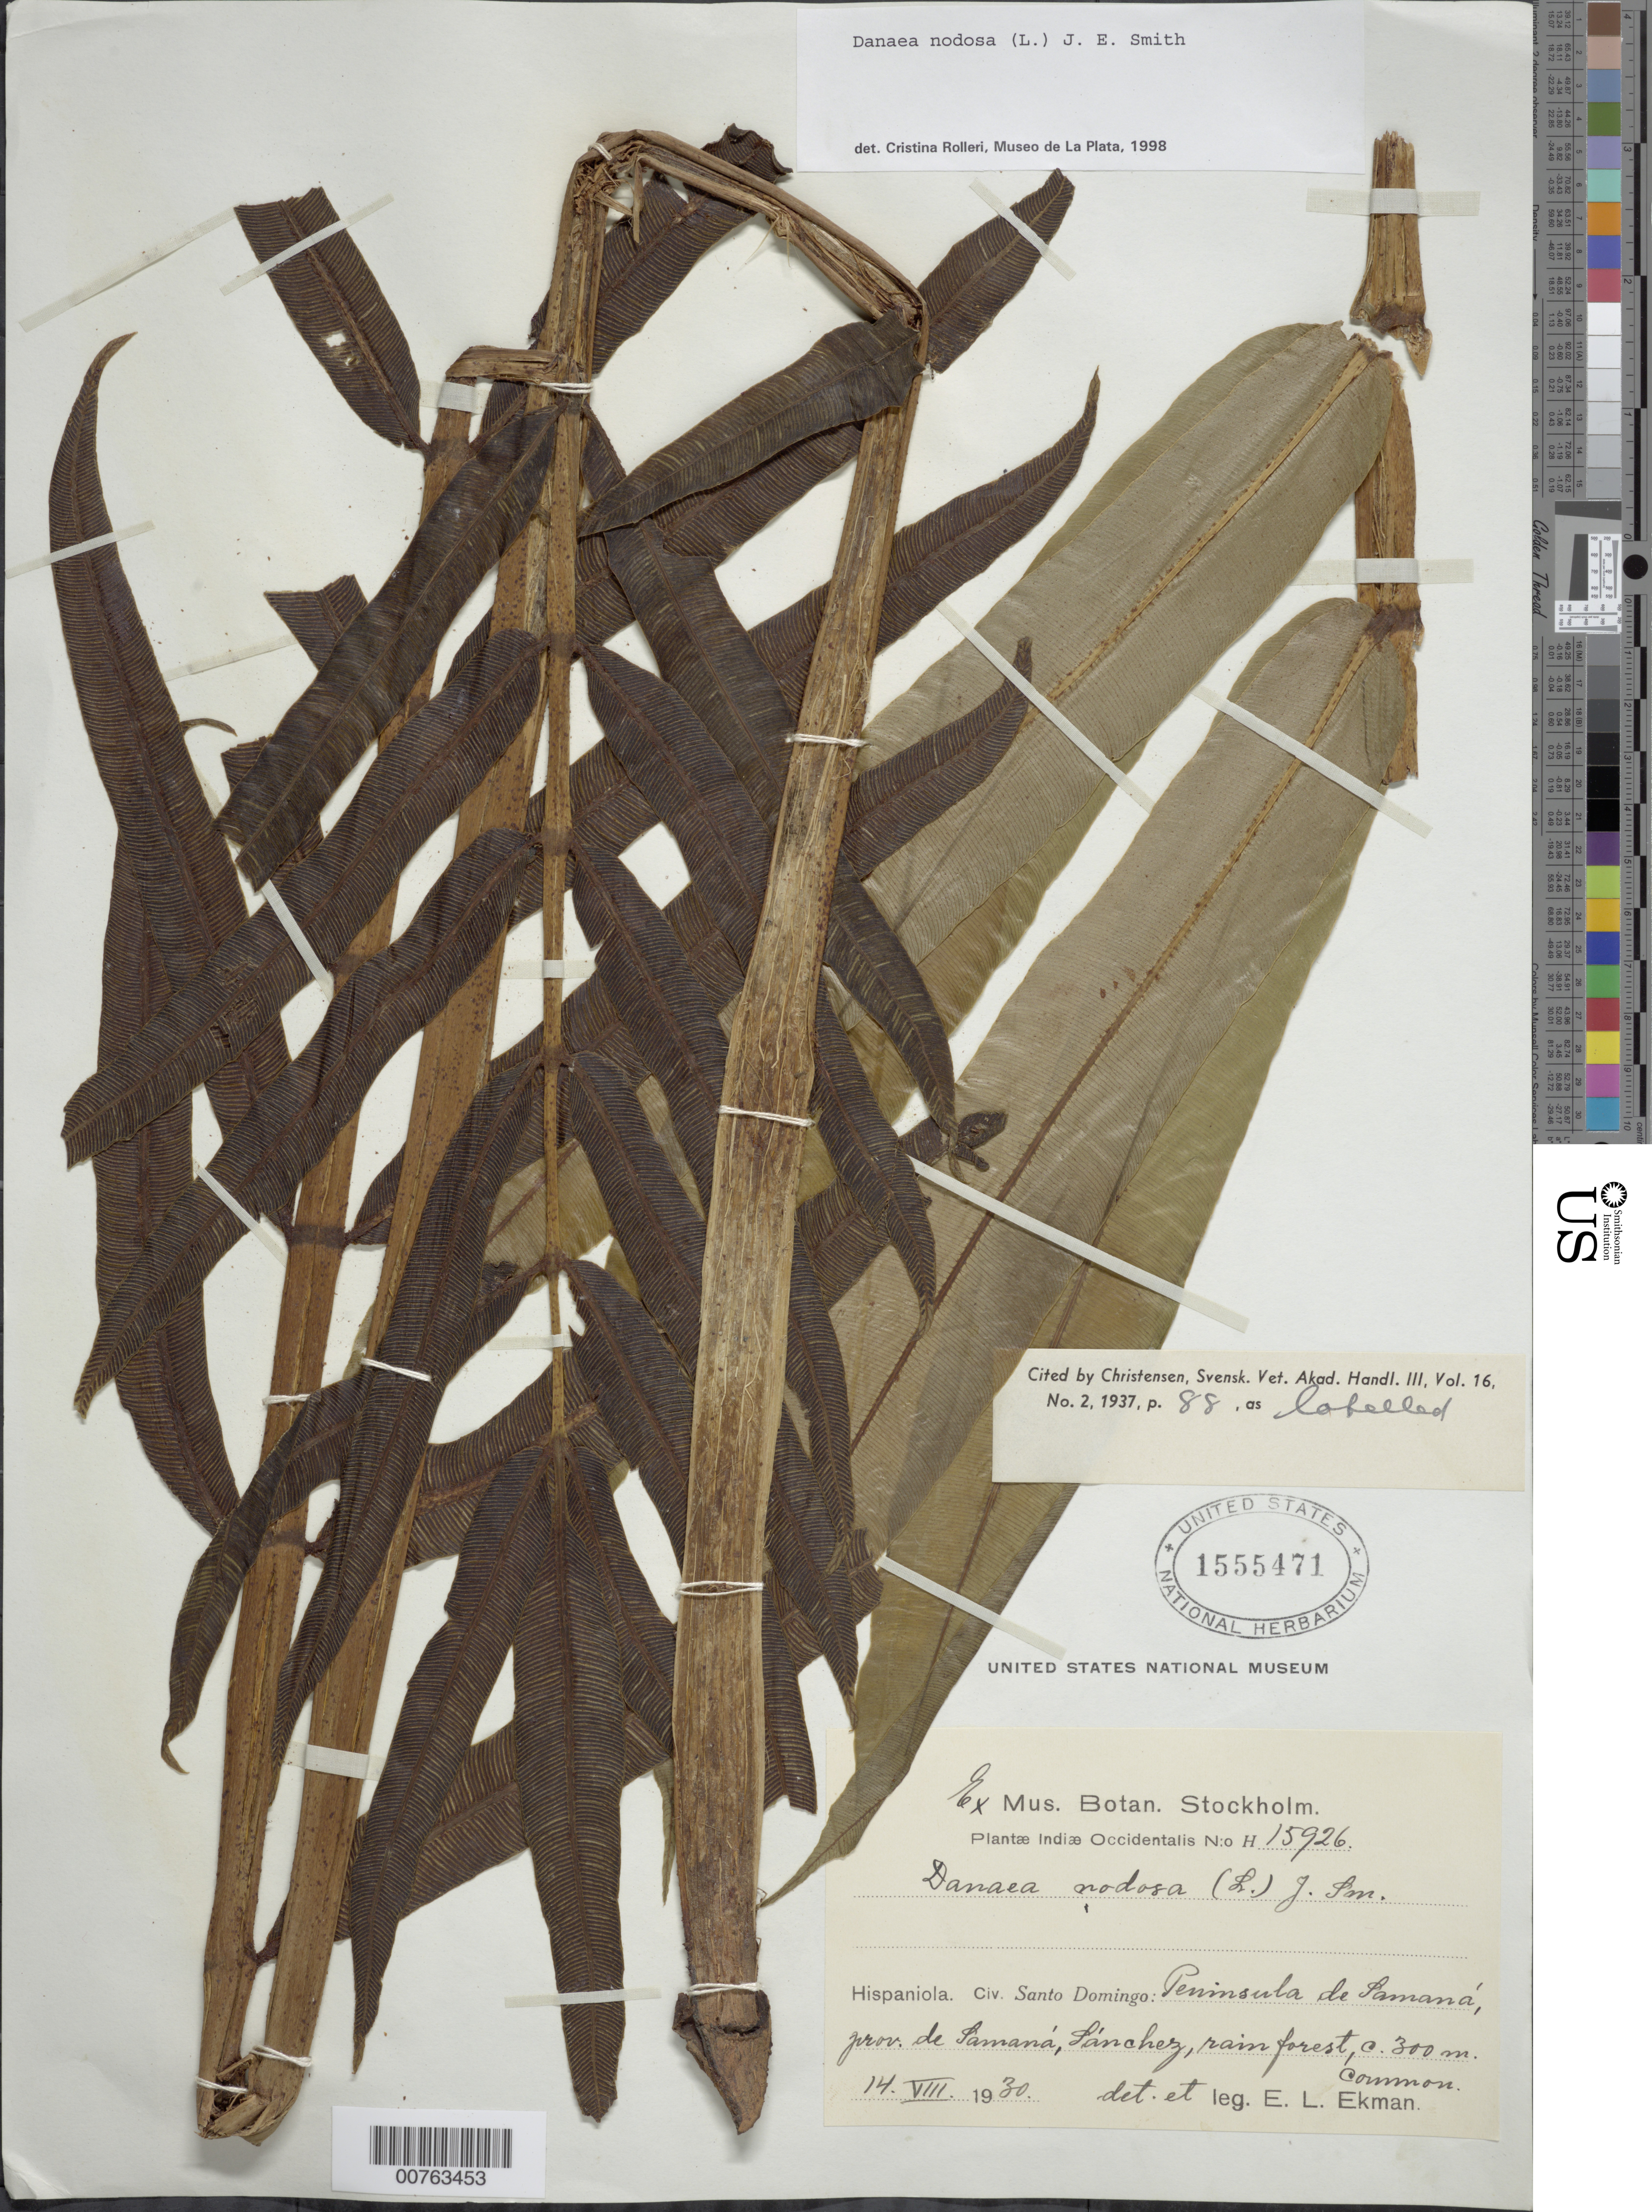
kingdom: Plantae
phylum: Tracheophyta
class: Polypodiopsida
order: Marattiales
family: Marattiaceae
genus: Danaea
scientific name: Danaea nodosa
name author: (L.) Sm.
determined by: Rolleri, Cristina H.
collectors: E. L. Ekman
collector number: H 15926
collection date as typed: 14 Aug 1930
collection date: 1930-08-14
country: Dominican Republic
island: Hispaniola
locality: Peninsula de Samaná, Provincia de Samaná, Sánchez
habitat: Rain forest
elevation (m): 300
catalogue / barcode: US 1555471